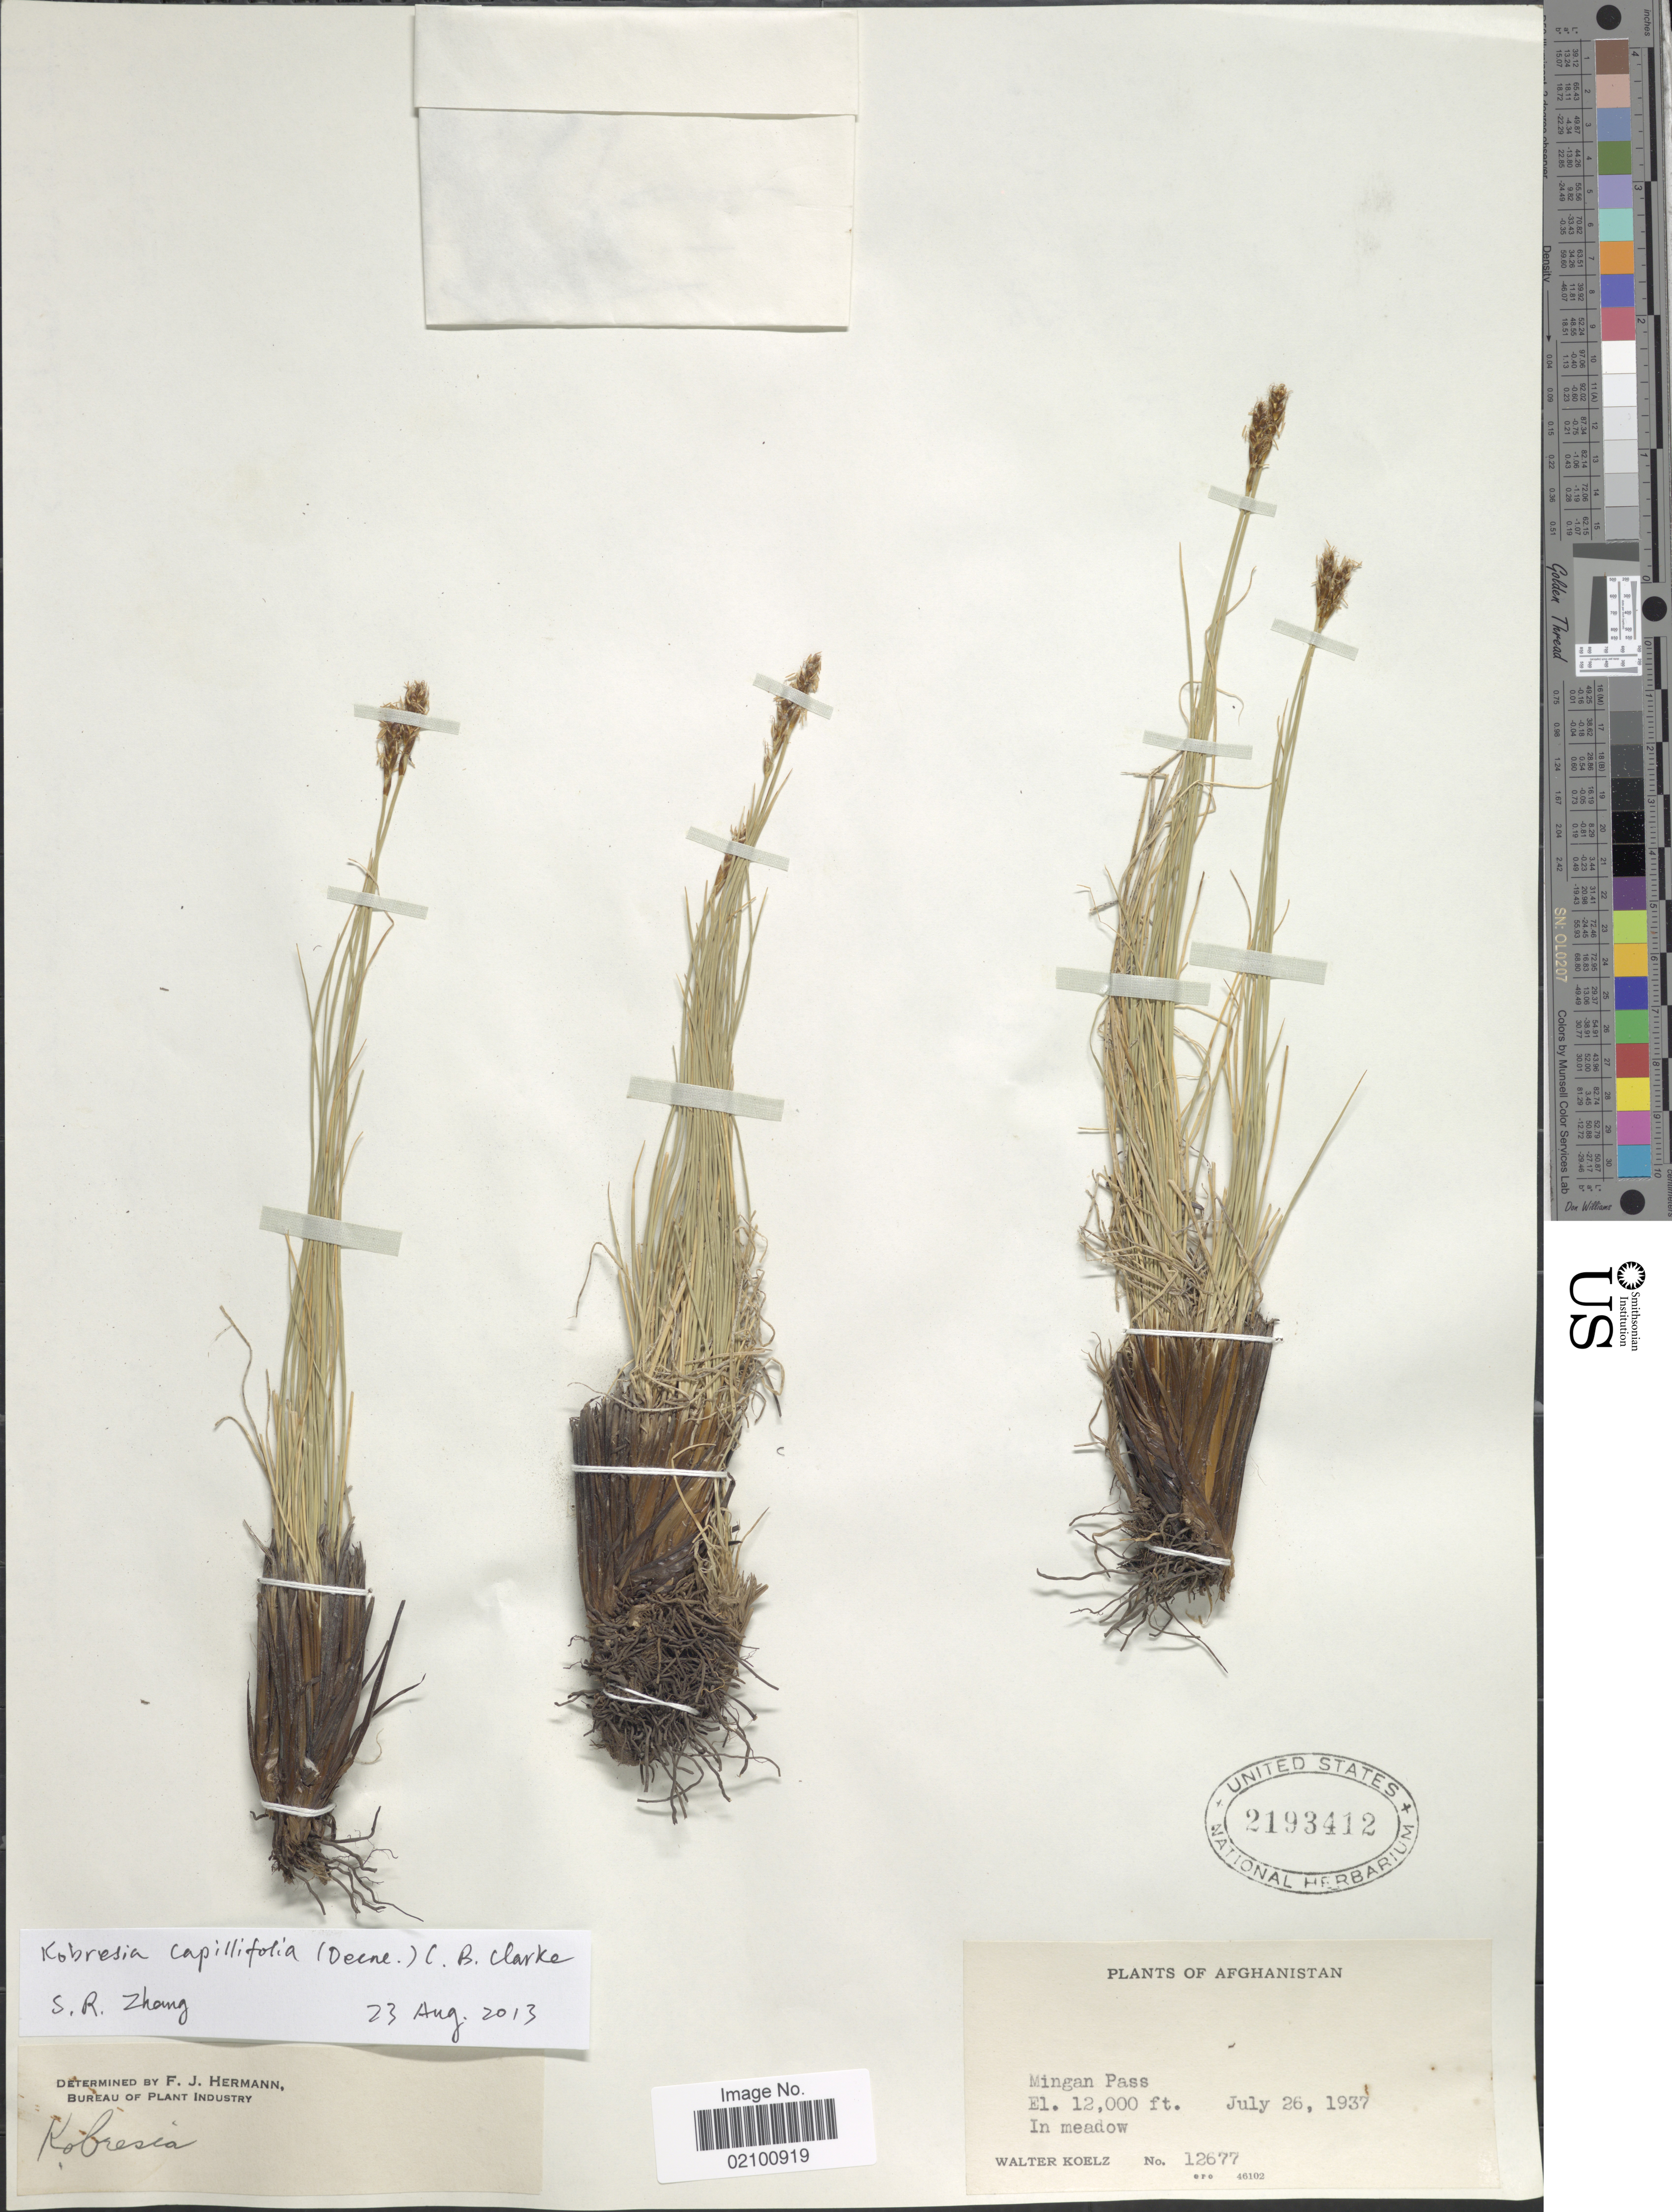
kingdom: Plantae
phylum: Tracheophyta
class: Liliopsida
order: Poales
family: Cyperaceae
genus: Carex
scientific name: Carex capillifolia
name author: (Decne.) S.R. Zhang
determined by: Strong, M. T., (US), Smithsonian Institution - National Museum of Natural History (UNITED STATES)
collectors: W. N. Koelz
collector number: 12677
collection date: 1937-07-26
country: Afghanistan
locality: Mingan Pass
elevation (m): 3658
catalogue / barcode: US 2193412